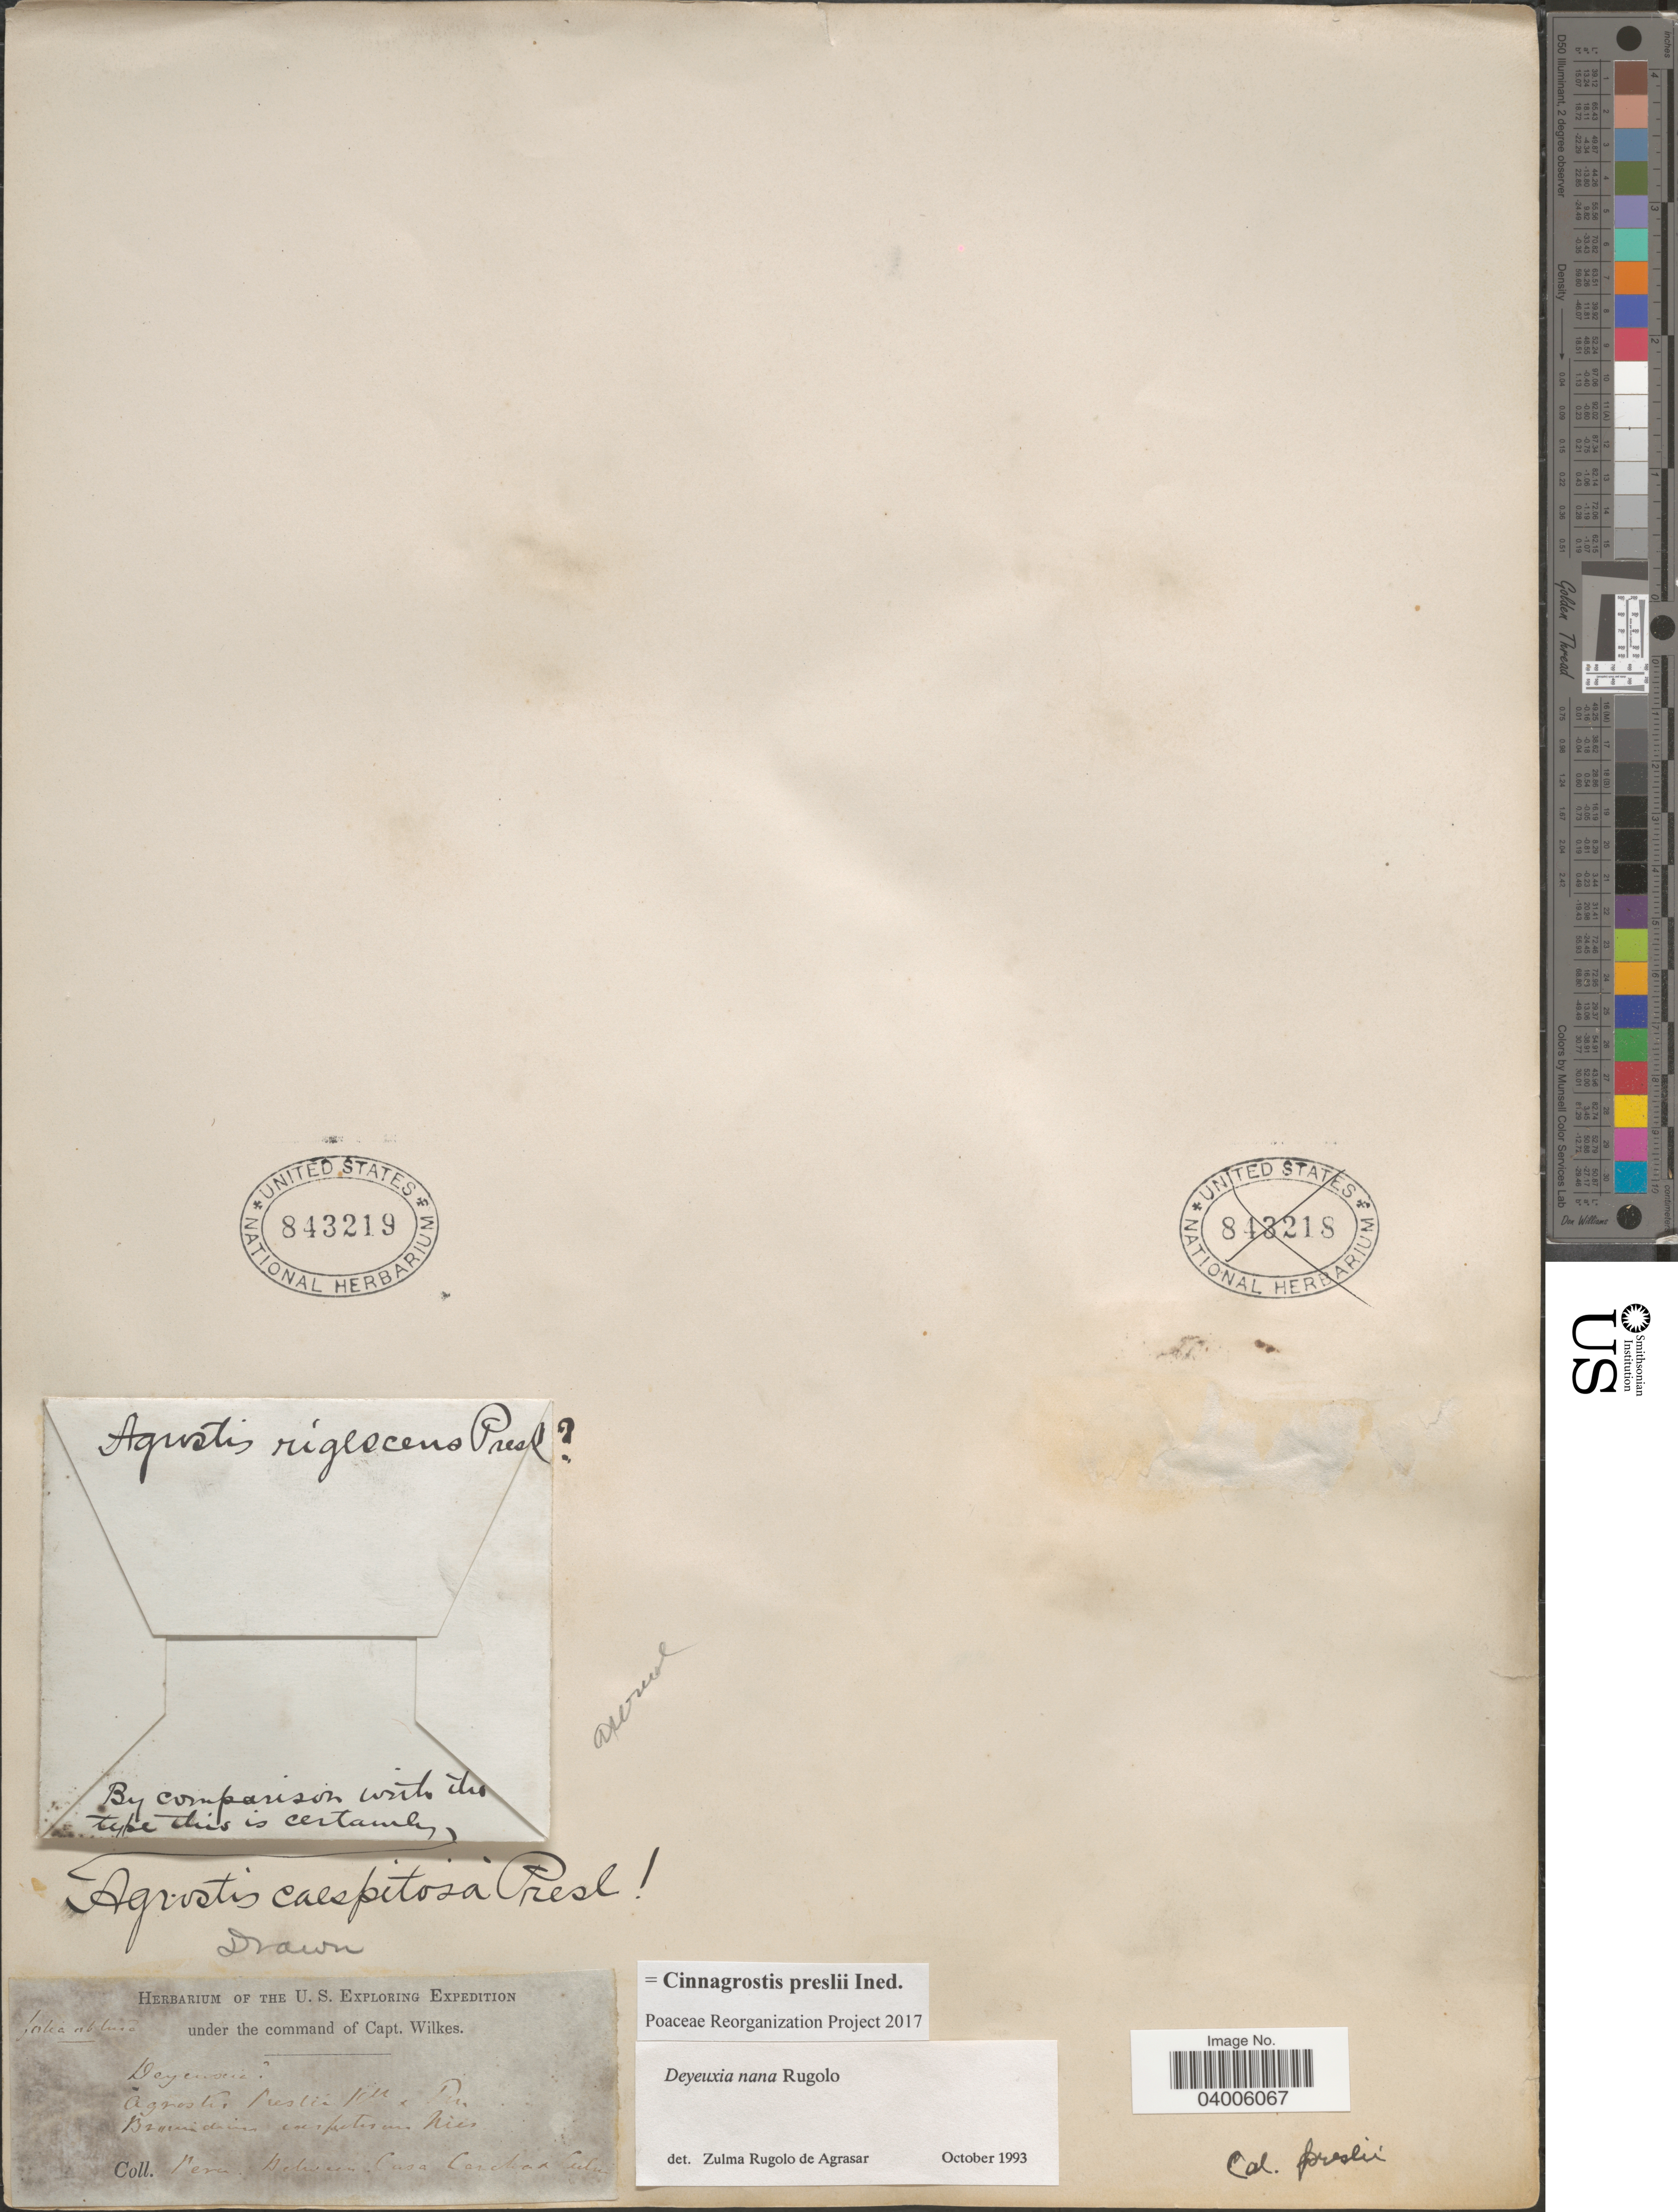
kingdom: Plantae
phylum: Tracheophyta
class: Liliopsida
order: Poales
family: Poaceae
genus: Cinnagrostis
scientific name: Cinnagrostis preslii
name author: (Kunth) P.M. Peterson et al.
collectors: Wilkes Explor. Exped.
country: Peru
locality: Between Casa Cancha + Culni [interpreted].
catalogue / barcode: US 843219